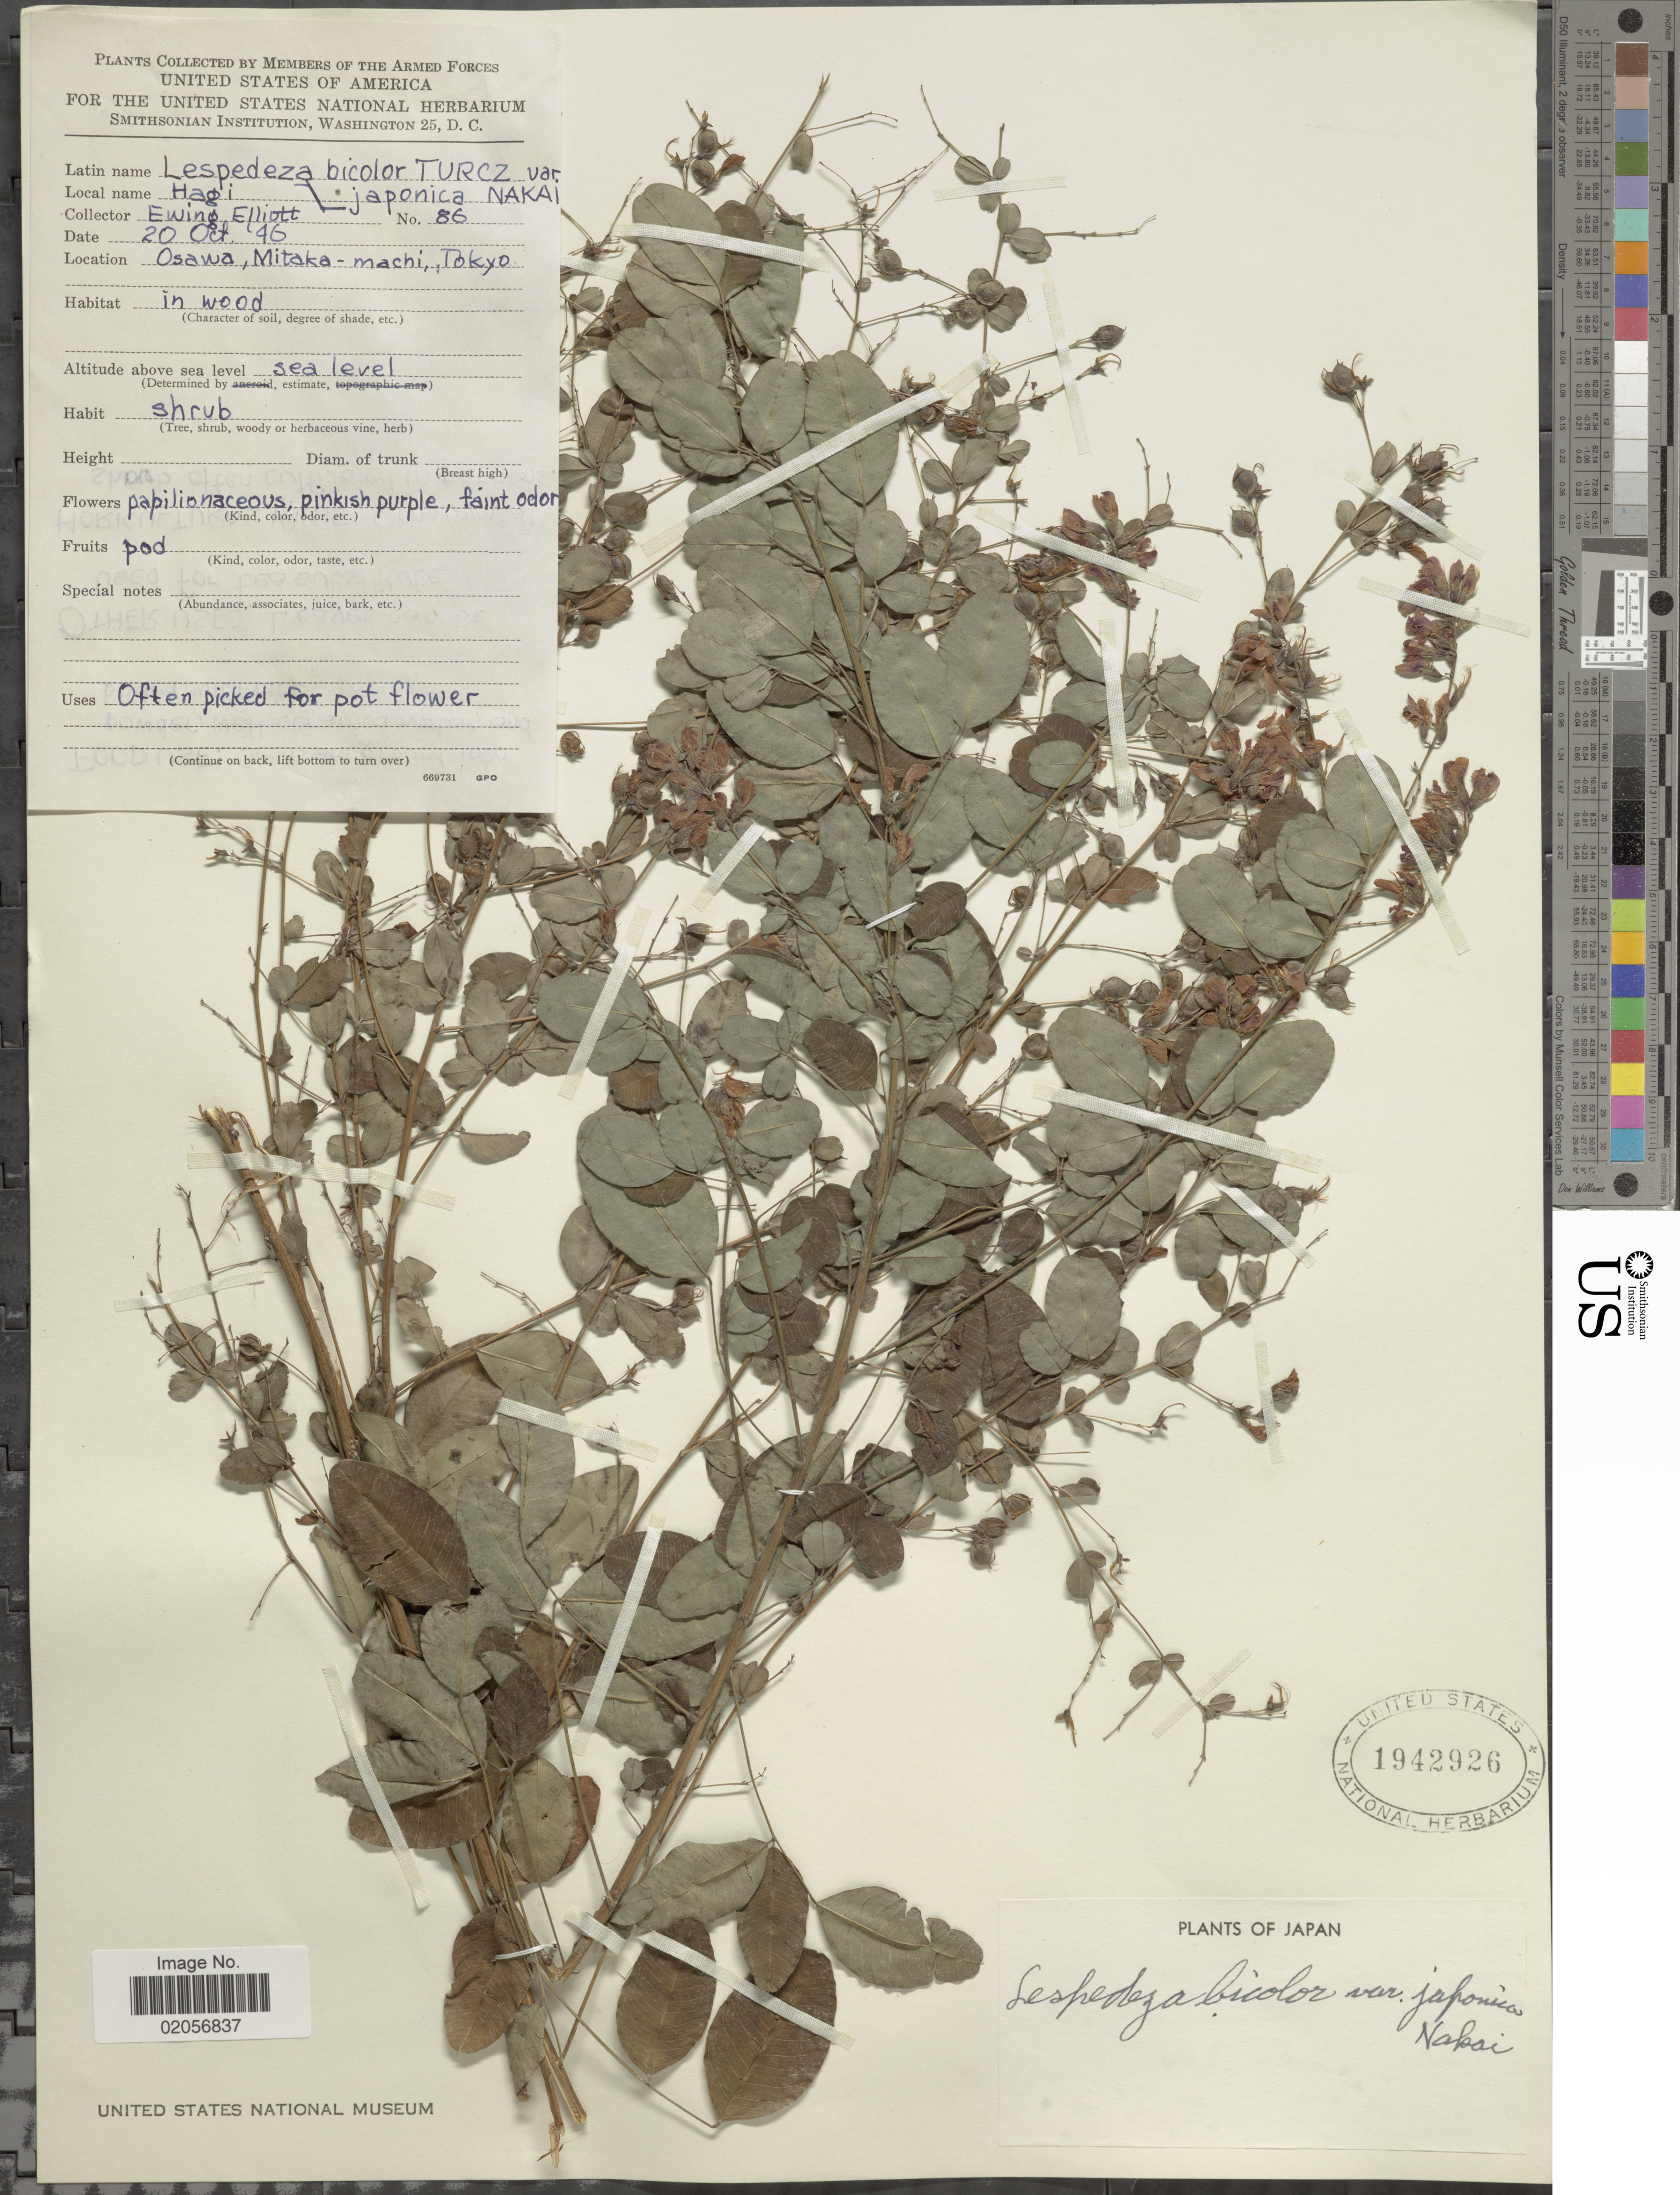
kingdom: Plantae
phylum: Tracheophyta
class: Magnoliopsida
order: Fabales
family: Fabaceae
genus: Lespedeza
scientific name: Lespedeza bicolor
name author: Turcz.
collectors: E. Elliott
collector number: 86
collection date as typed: Transcribed d/m/y: 20/10/46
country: Japan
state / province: Tokyo, Federal City of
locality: Osawa, Mitaka-machi, Tokyo. Japan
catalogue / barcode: US 1942926